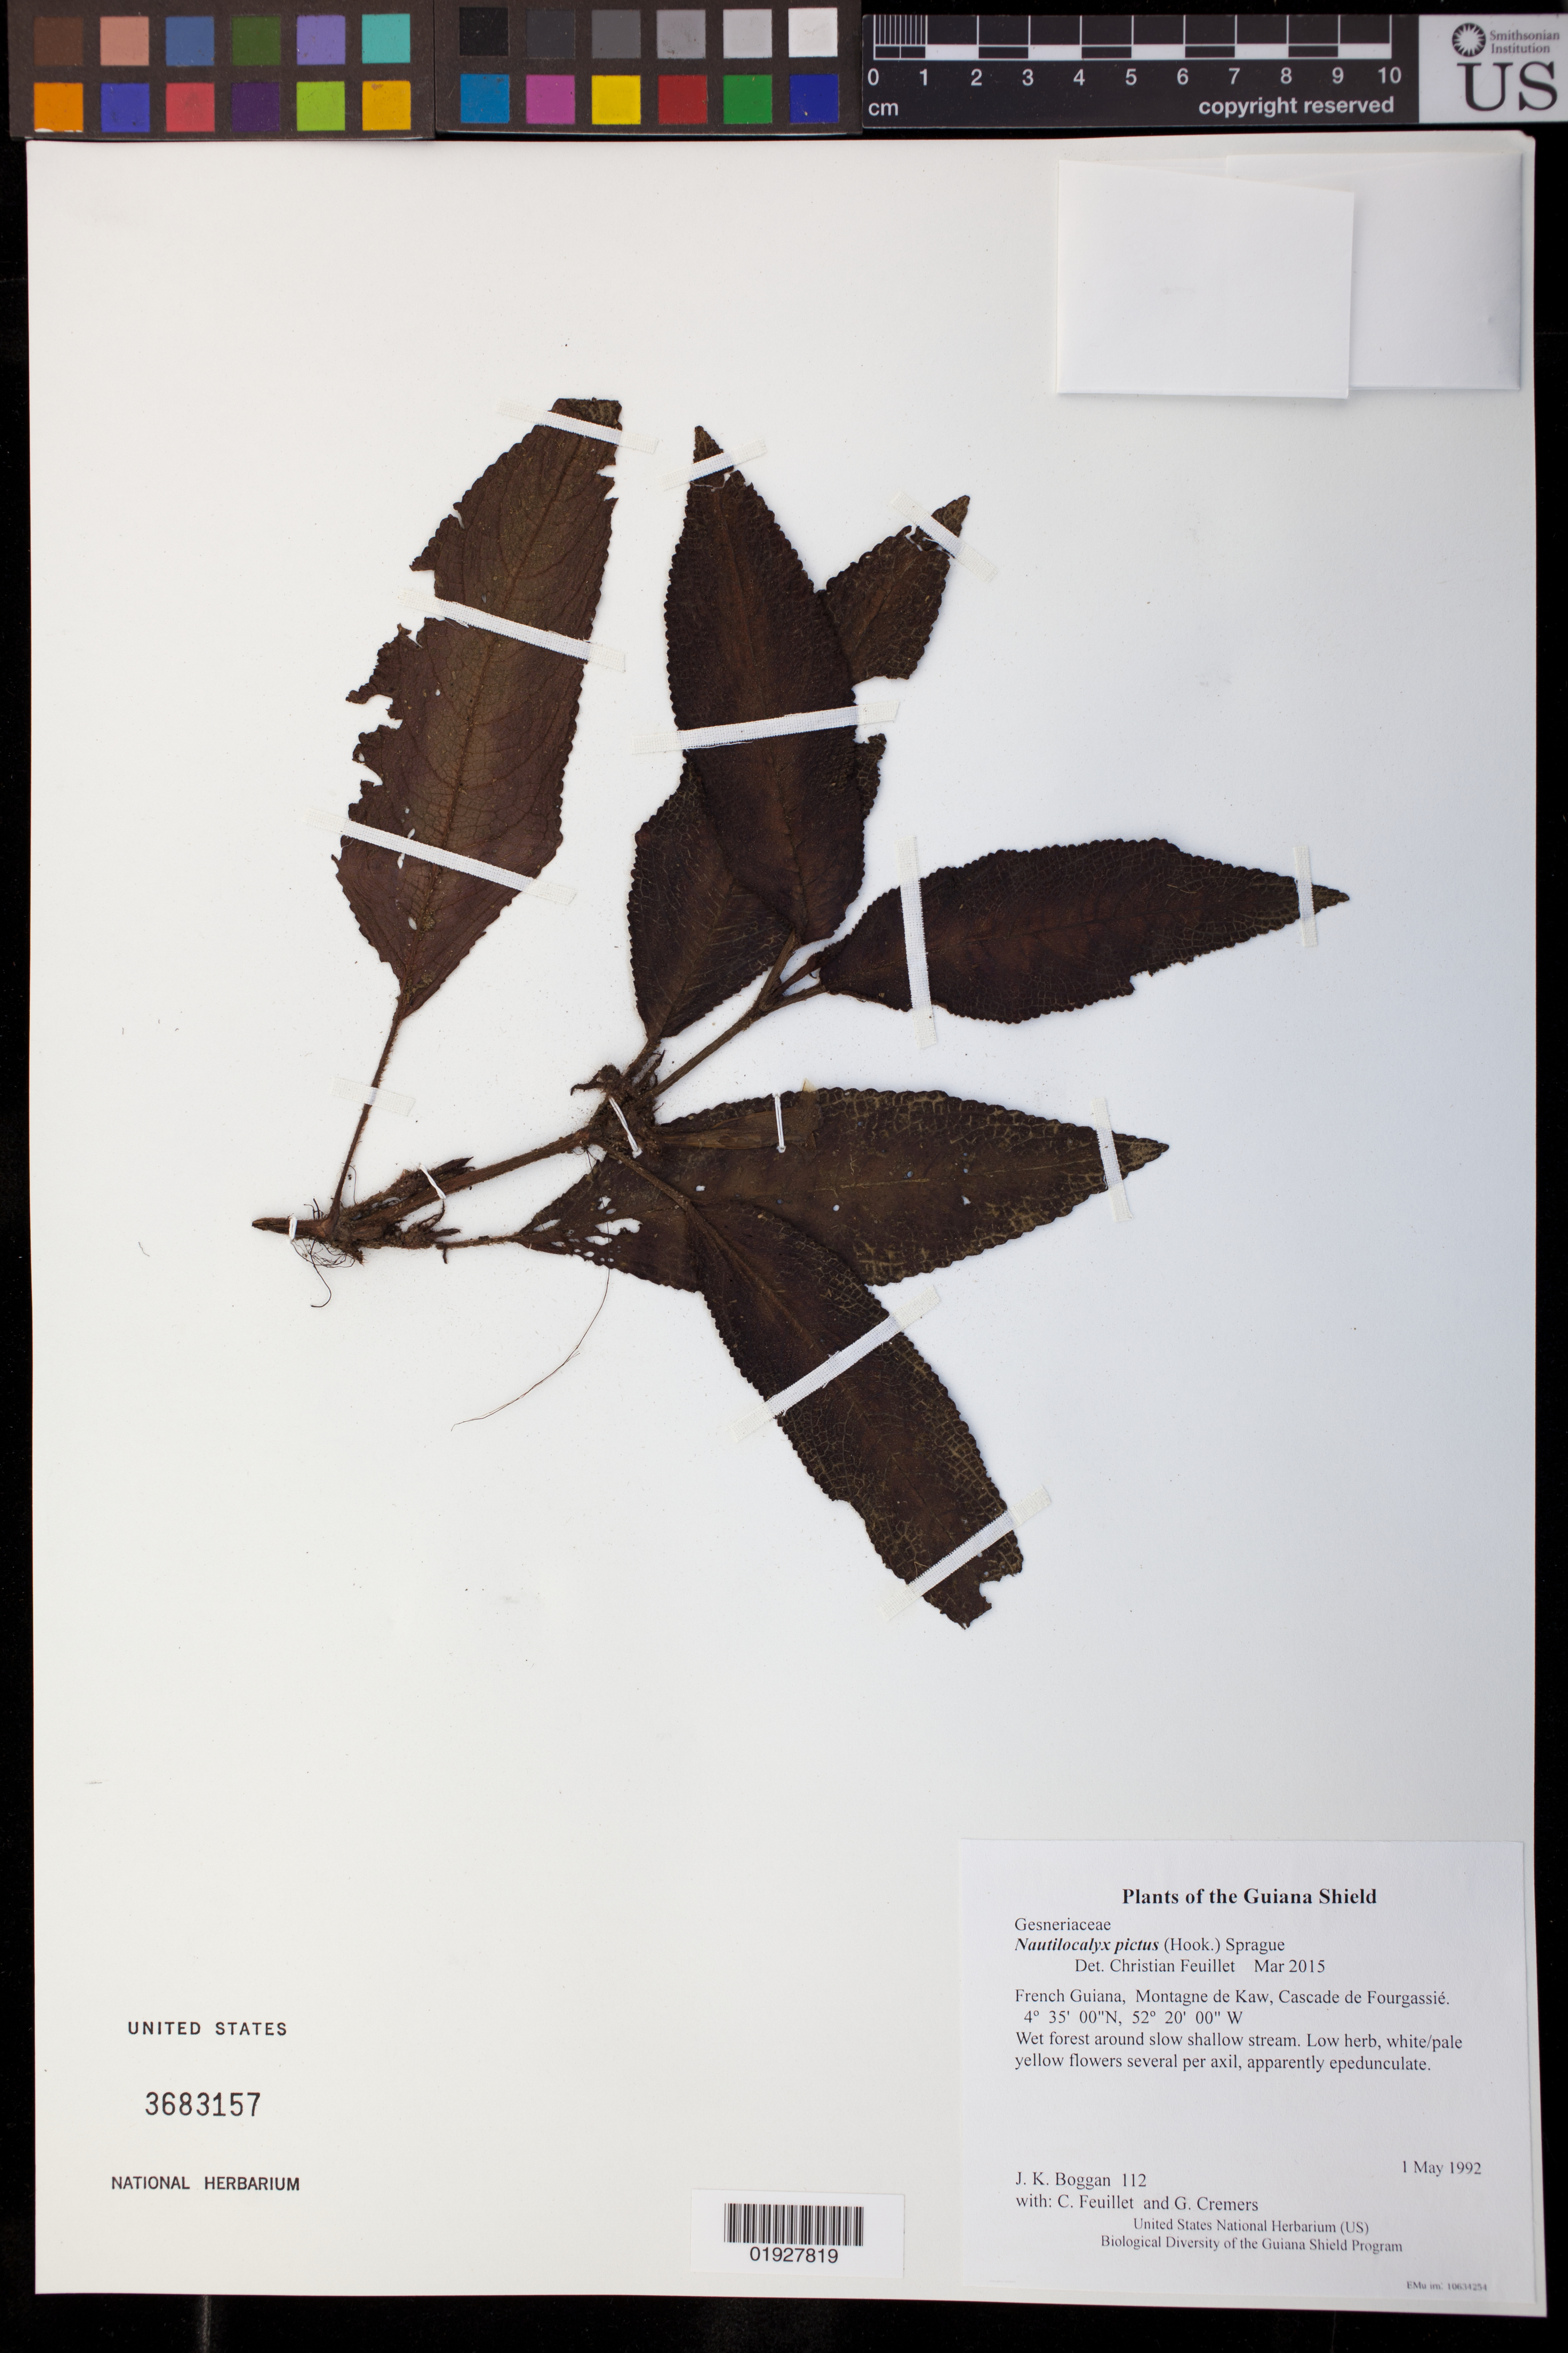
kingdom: Plantae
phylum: Tracheophyta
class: Magnoliopsida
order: Lamiales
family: Gesneriaceae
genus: Nautilocalyx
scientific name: Nautilocalyx pictus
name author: (Hook.) Sprague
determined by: Feuillet, C.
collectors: J. K. Boggan, C. Feuillet & G. Cremers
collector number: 112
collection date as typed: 1 May 1992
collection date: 1992-05-01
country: French Guiana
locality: Montagne de Kaw, Cascade de Fourgassié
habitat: Wet forest around slow shallow stream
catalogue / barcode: US 3683157